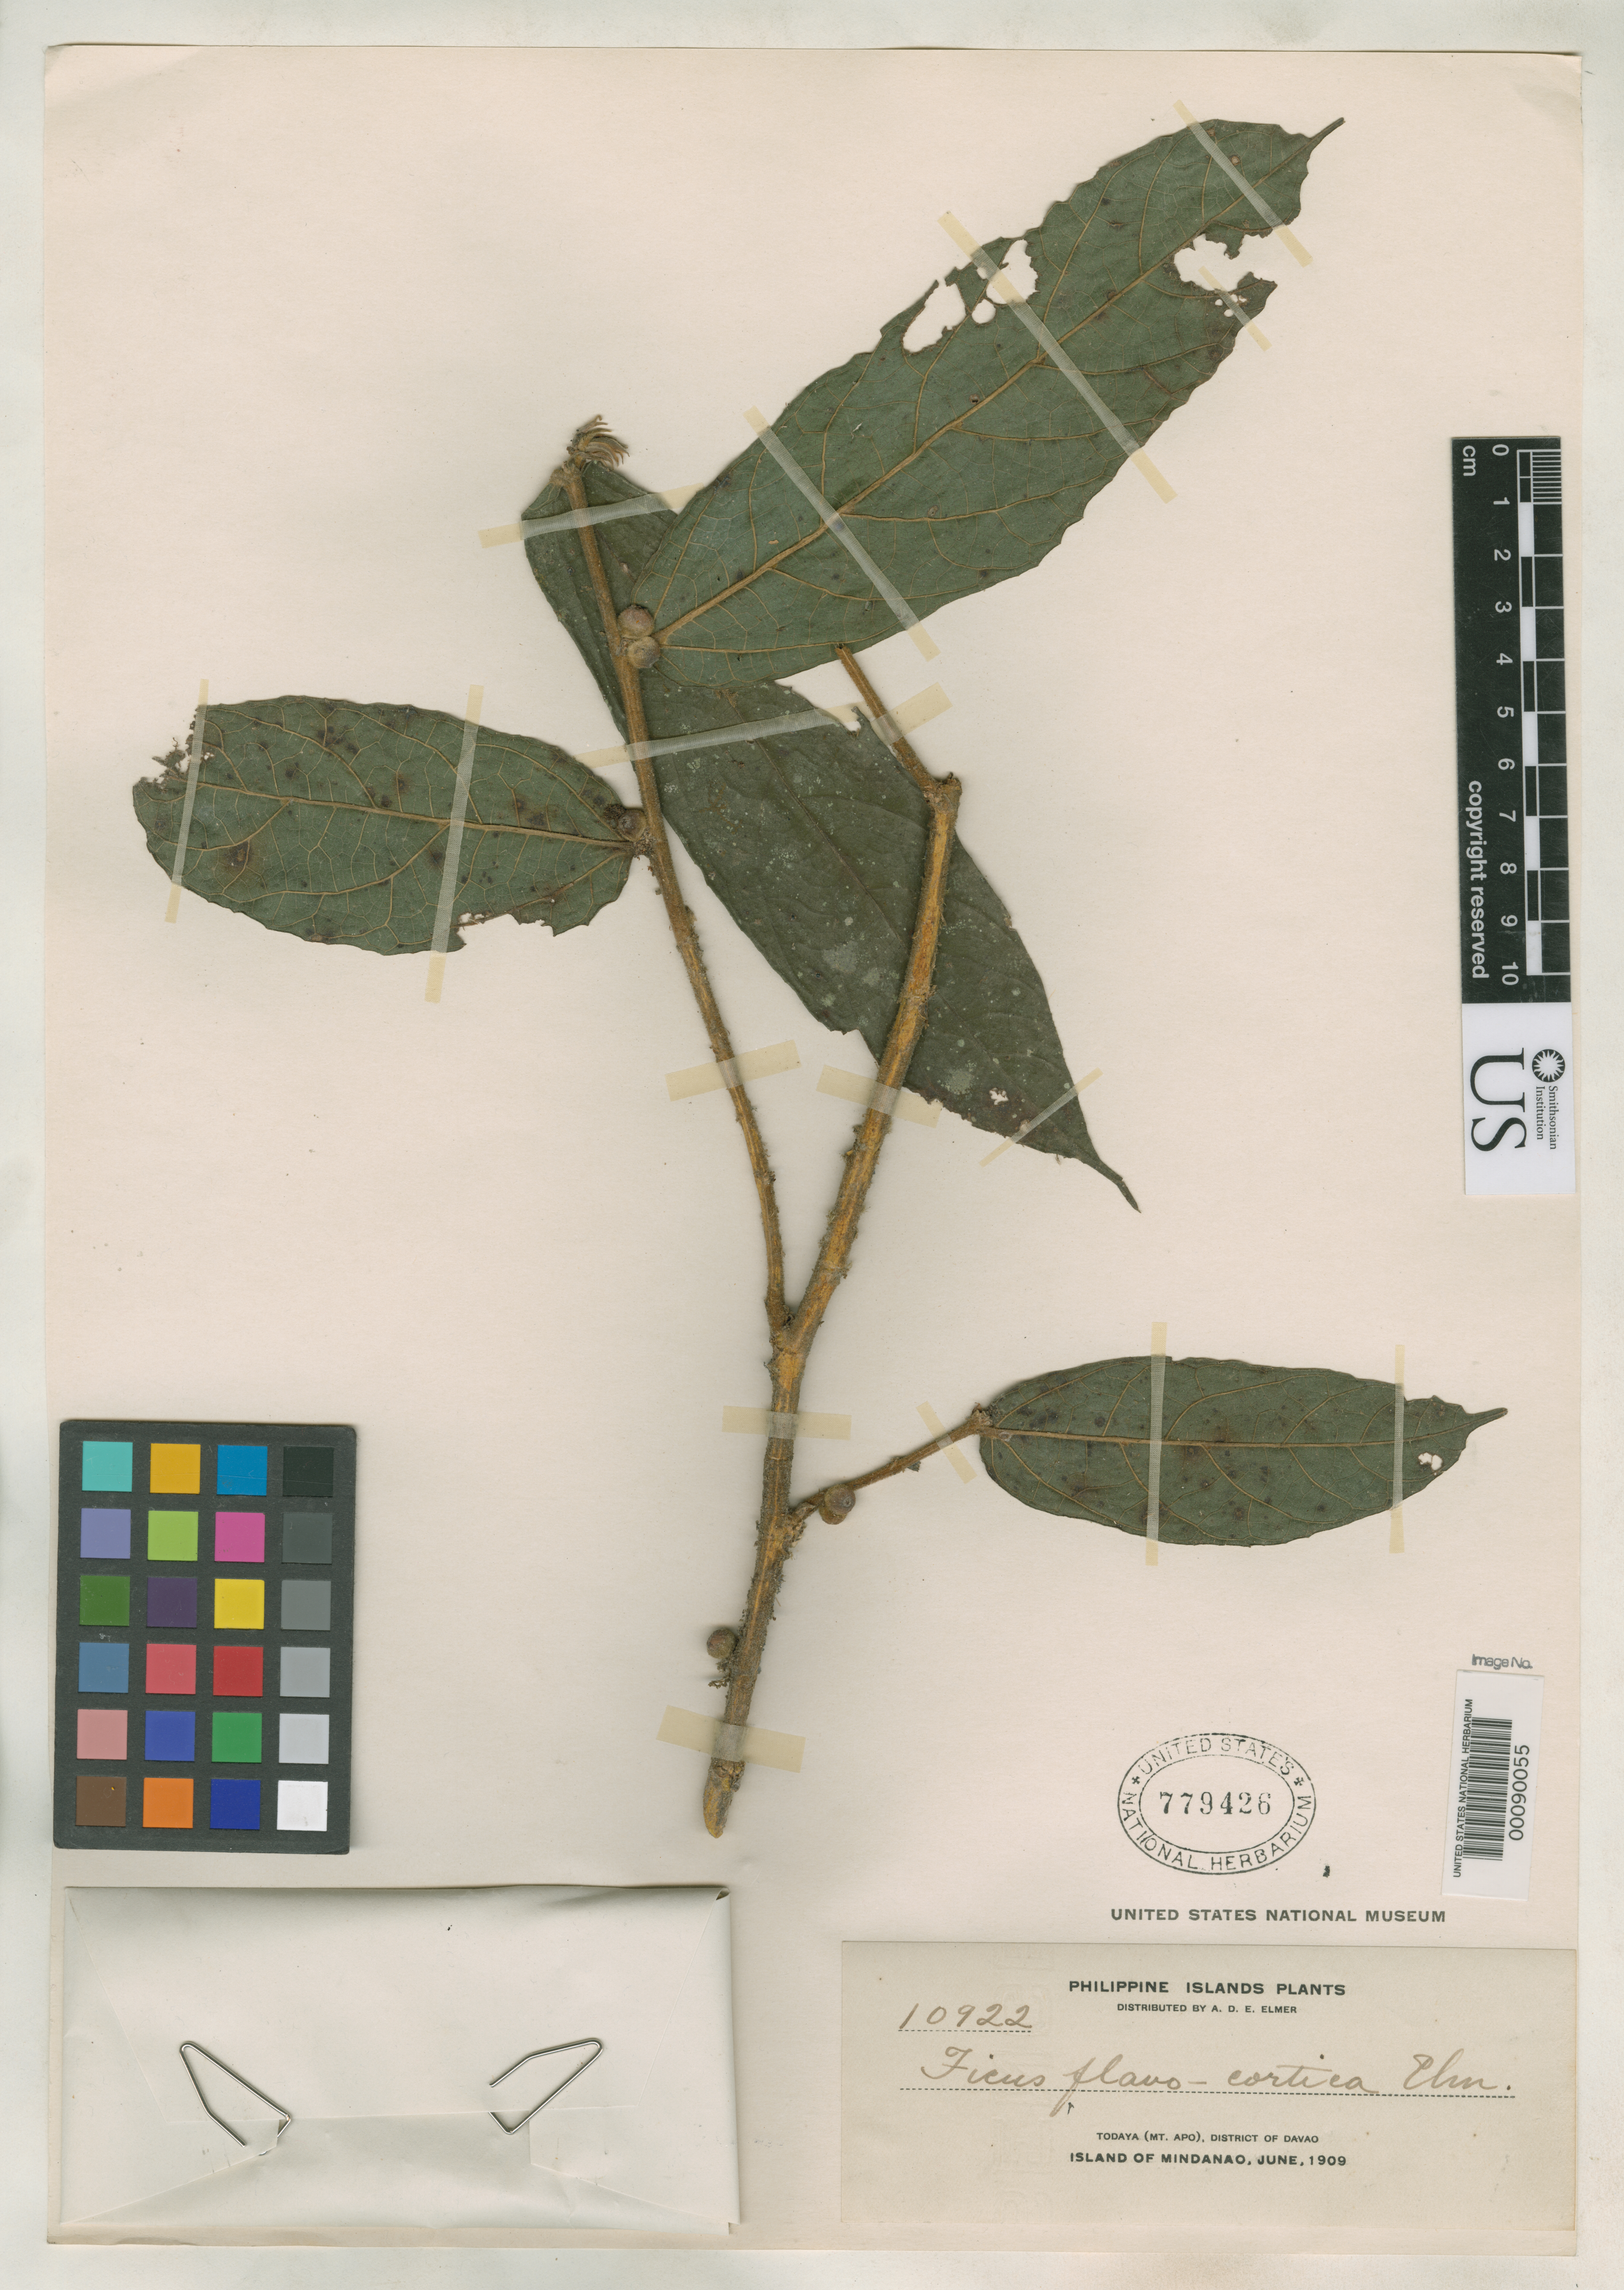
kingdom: Plantae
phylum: Tracheophyta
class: Magnoliopsida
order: Rosales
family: Moraceae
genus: Ficus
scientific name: Ficus flavo-cortica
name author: Elmer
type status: Isotype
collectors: A. D. E. Elmer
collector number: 10922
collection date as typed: Jun 1909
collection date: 1909-06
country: Philippines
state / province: Davao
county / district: Davao del Sur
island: Mindanao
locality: Todaya, Mt. Apo.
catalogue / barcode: US 779426